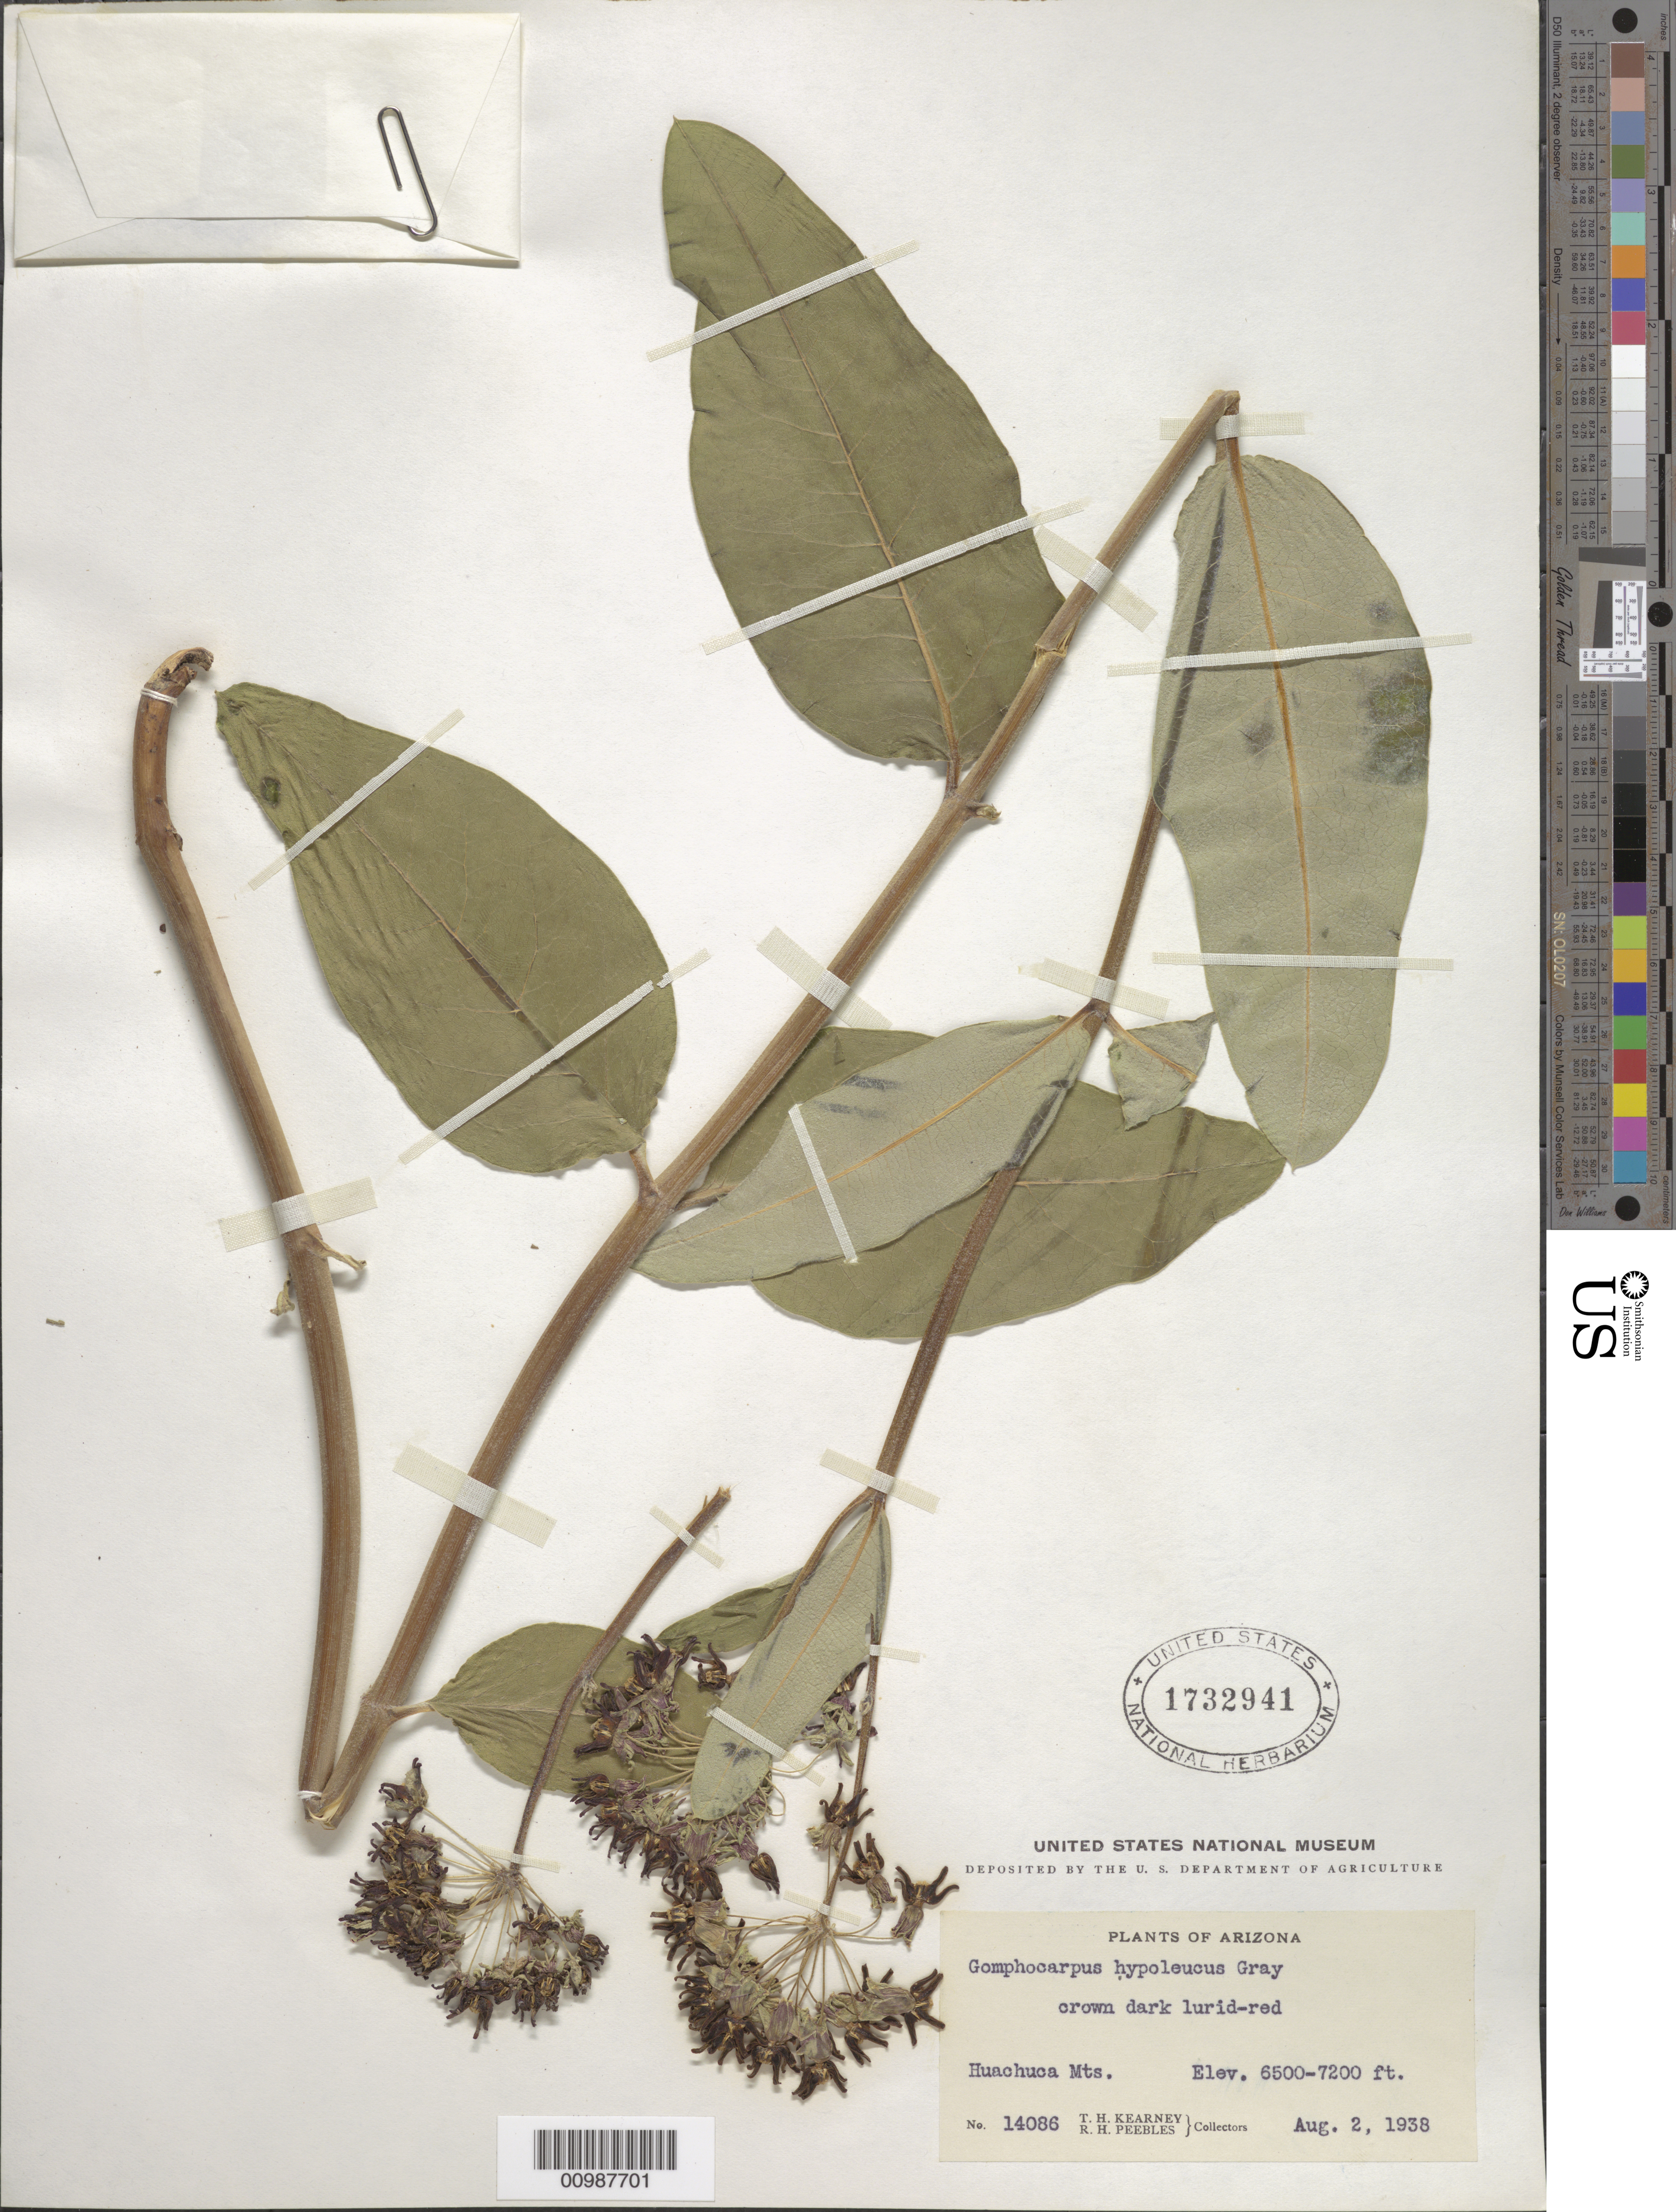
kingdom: Plantae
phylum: Tracheophyta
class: Magnoliopsida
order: Gentianales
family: Apocynaceae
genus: Asclepias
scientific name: Asclepias hypoleuca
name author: (A. Gray) Woodson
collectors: T. H. Kearney & R. H. Peebles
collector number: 14086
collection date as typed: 02 Aug 1938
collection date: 1938-08-02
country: United States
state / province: Arizona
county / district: Cochise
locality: Huachuca Mountains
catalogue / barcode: US 1732941